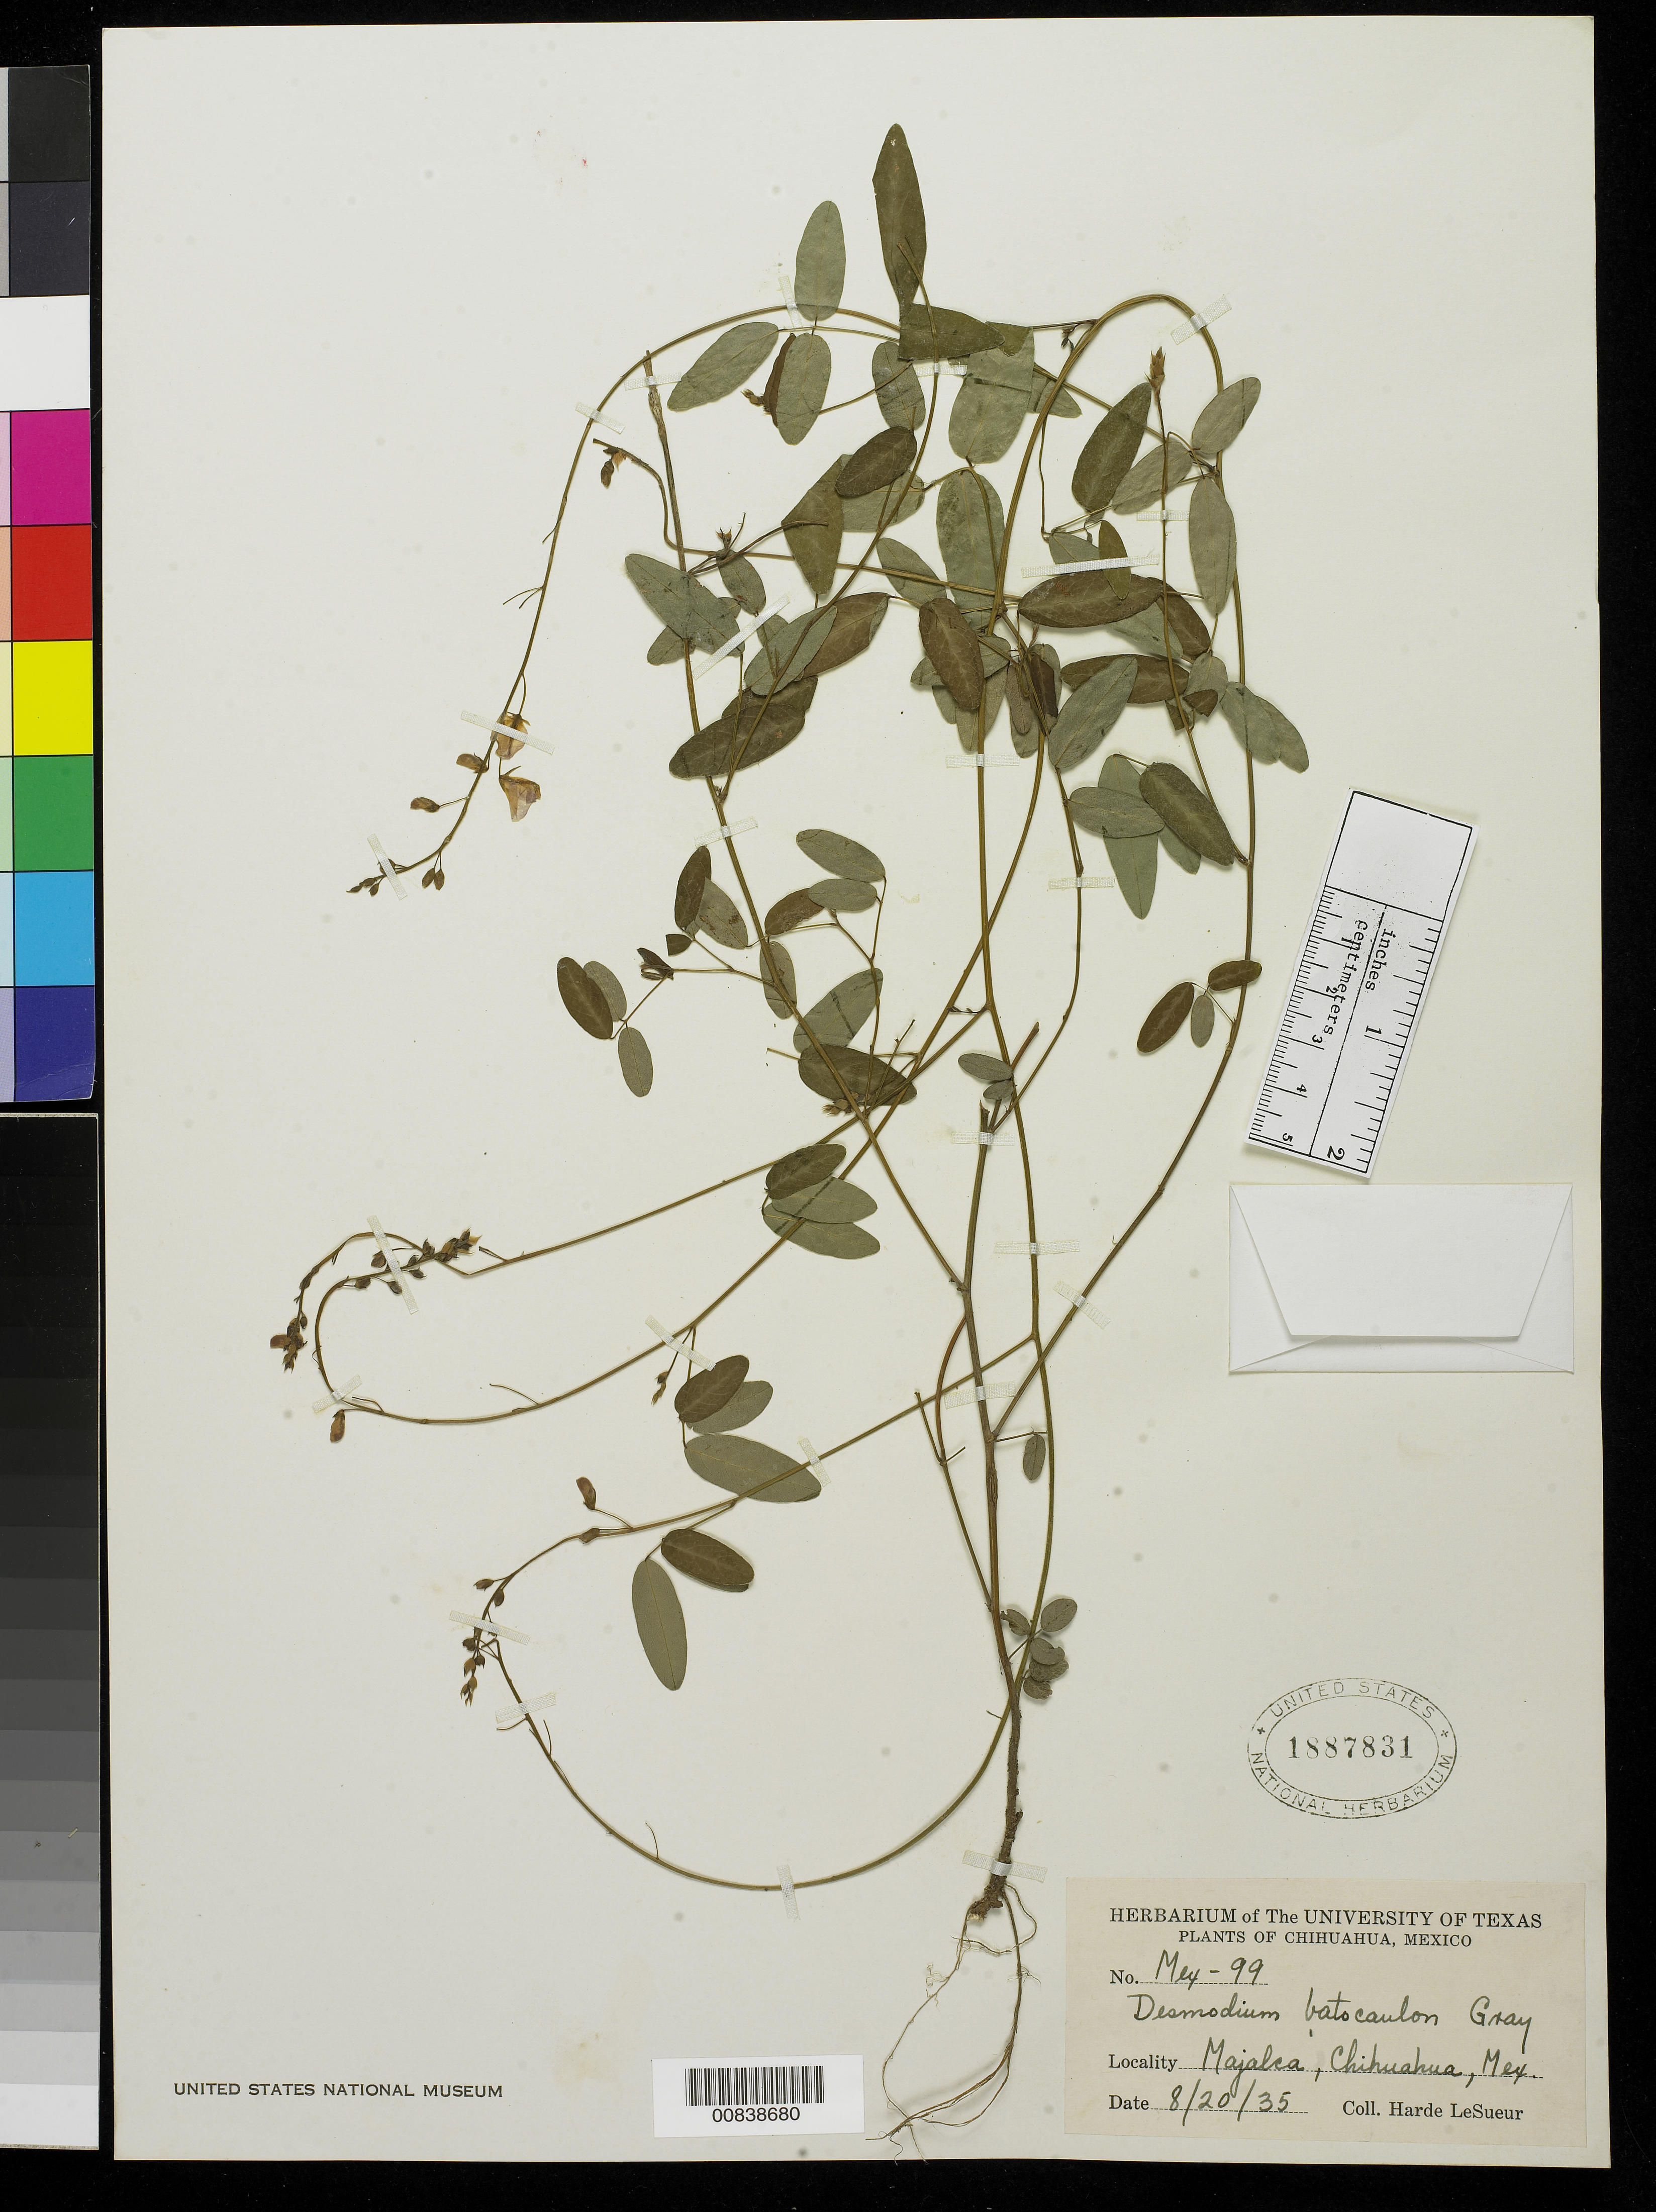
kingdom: Plantae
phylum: Tracheophyta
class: Magnoliopsida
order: Fabales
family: Fabaceae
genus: Desmodium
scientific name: Desmodium batocaulon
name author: A. Gray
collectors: D. H. LeSueur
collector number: Mex. 99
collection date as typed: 20 Aug 1935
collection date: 1935-08-20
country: Mexico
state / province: Chihuahua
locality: Majalca, Chihuahua.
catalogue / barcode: US 1887831